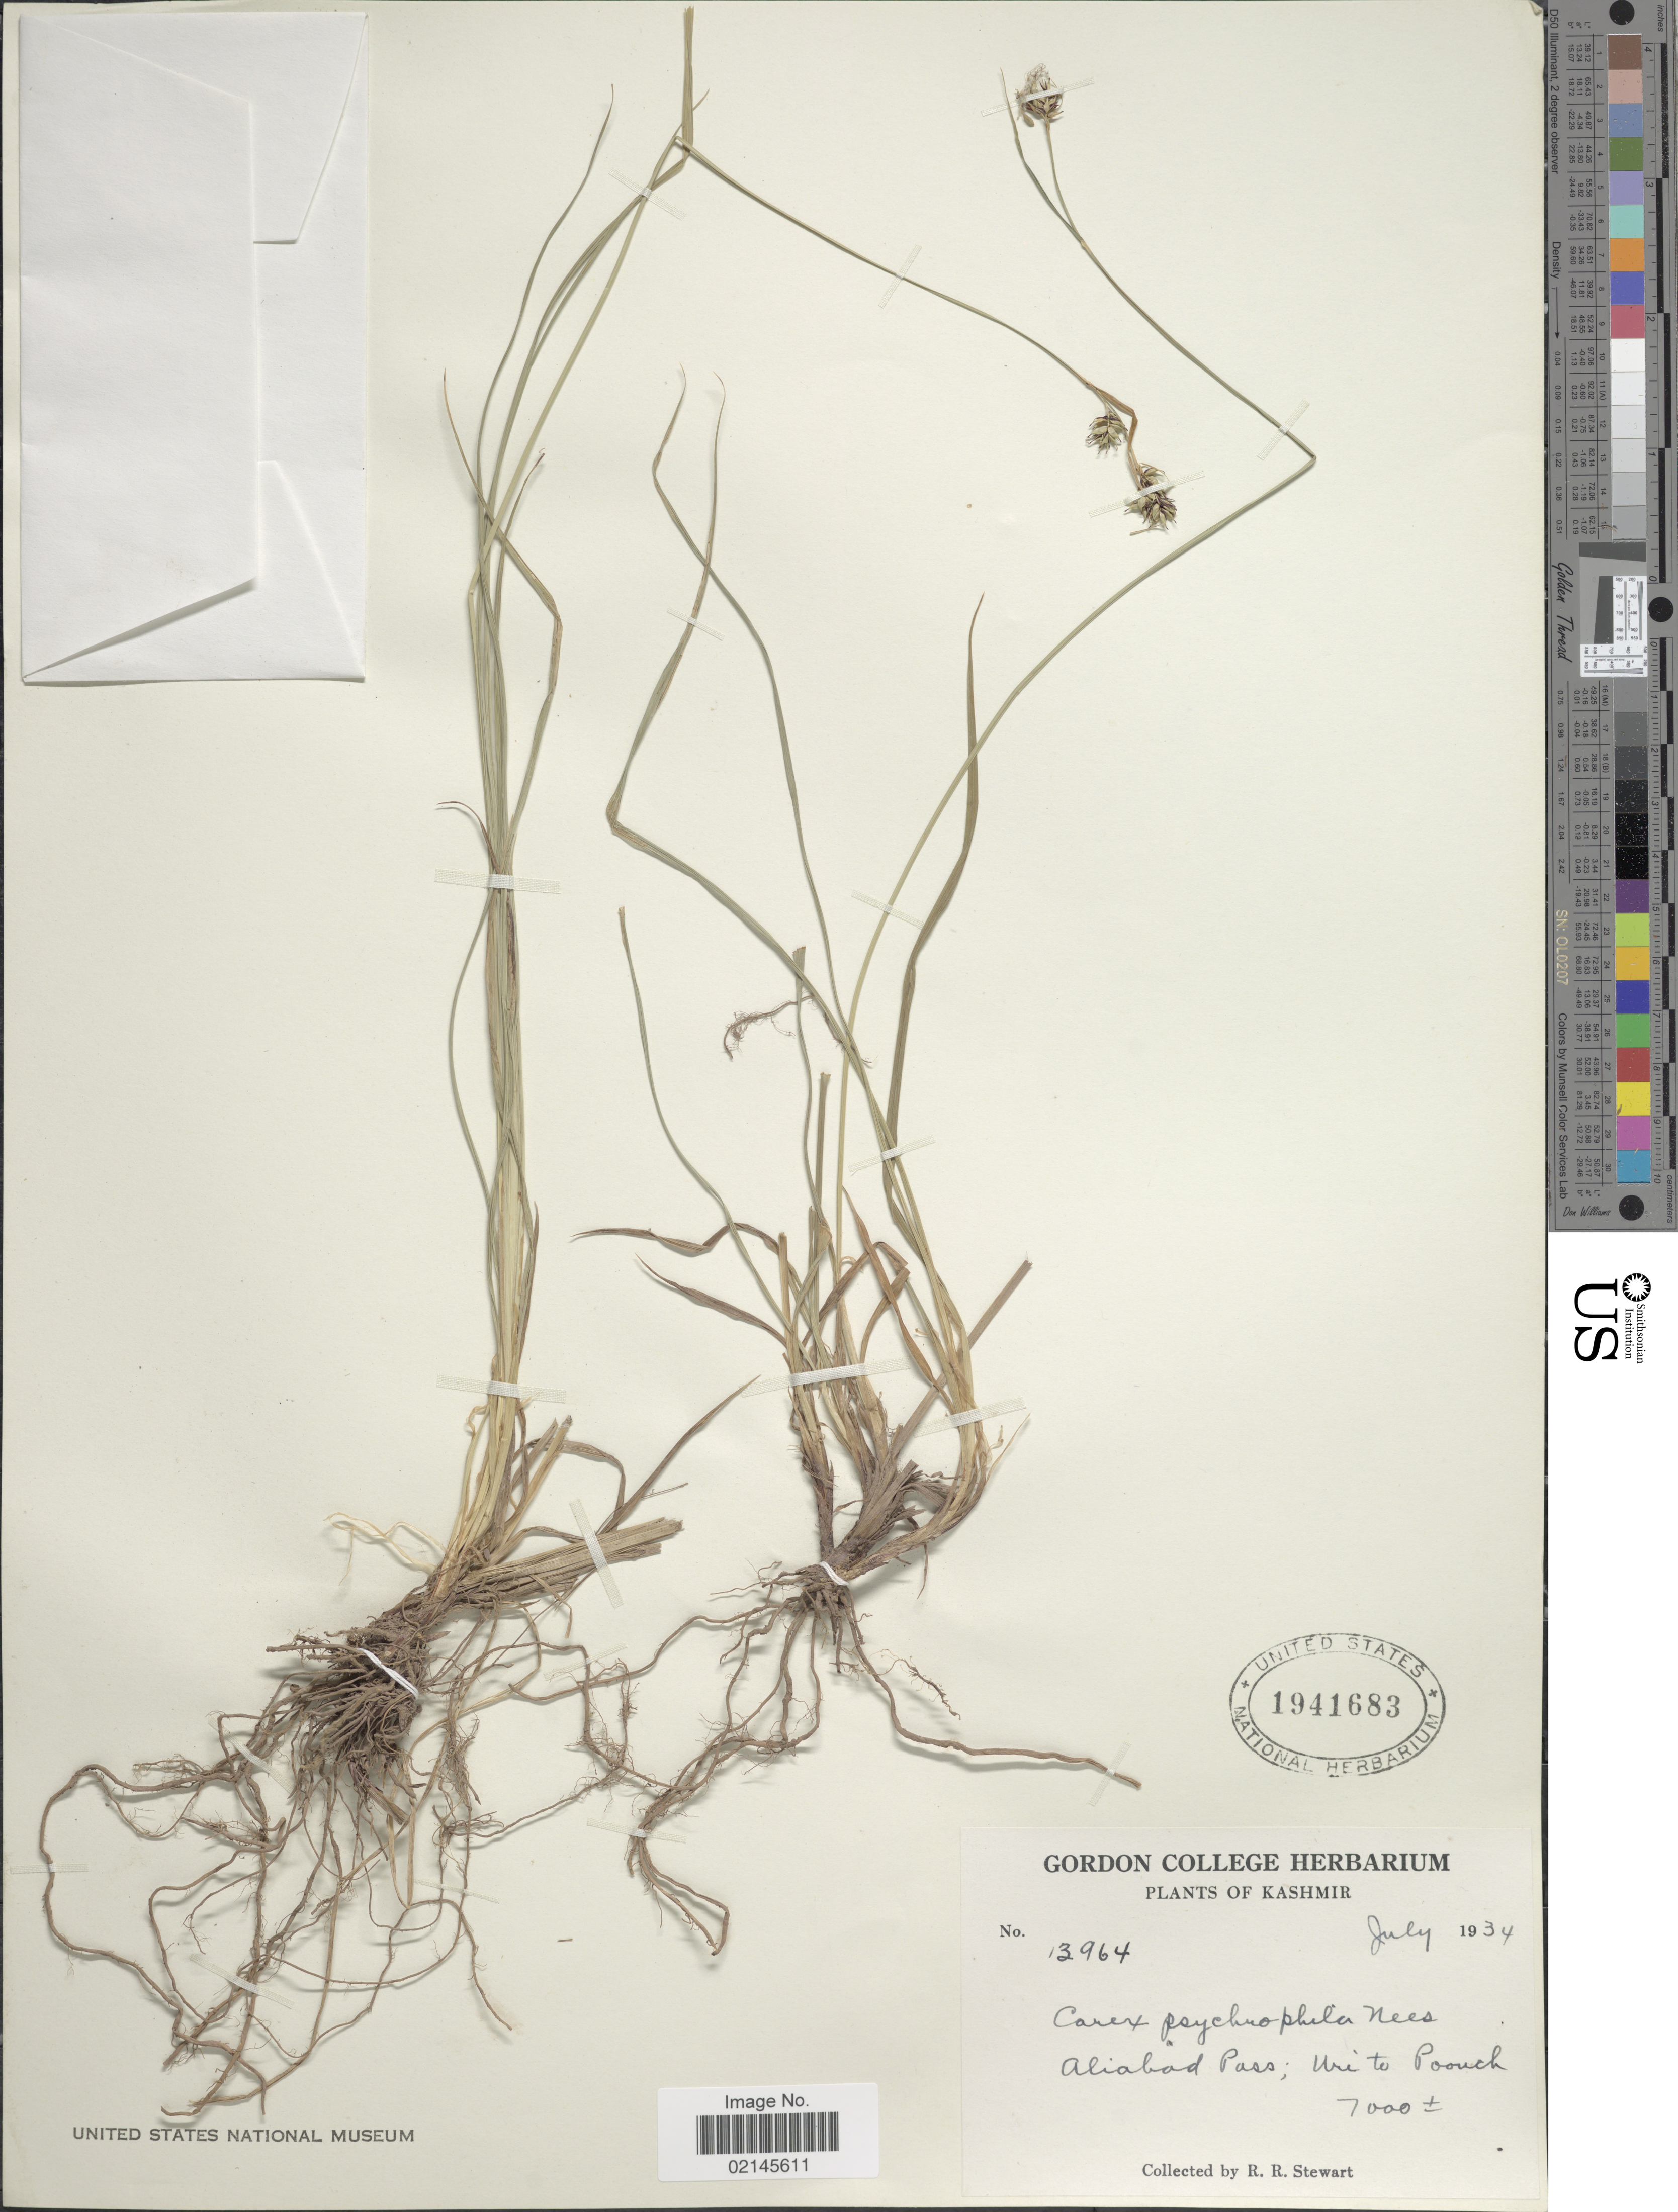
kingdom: Plantae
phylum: Tracheophyta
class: Liliopsida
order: Poales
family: Cyperaceae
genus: Carex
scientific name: Carex psychrophila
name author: Nees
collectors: R. R. Stewart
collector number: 13964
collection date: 1934-07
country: India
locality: Kashmir, Aliabad Pass, Urito Poonch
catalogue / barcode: US 1941683